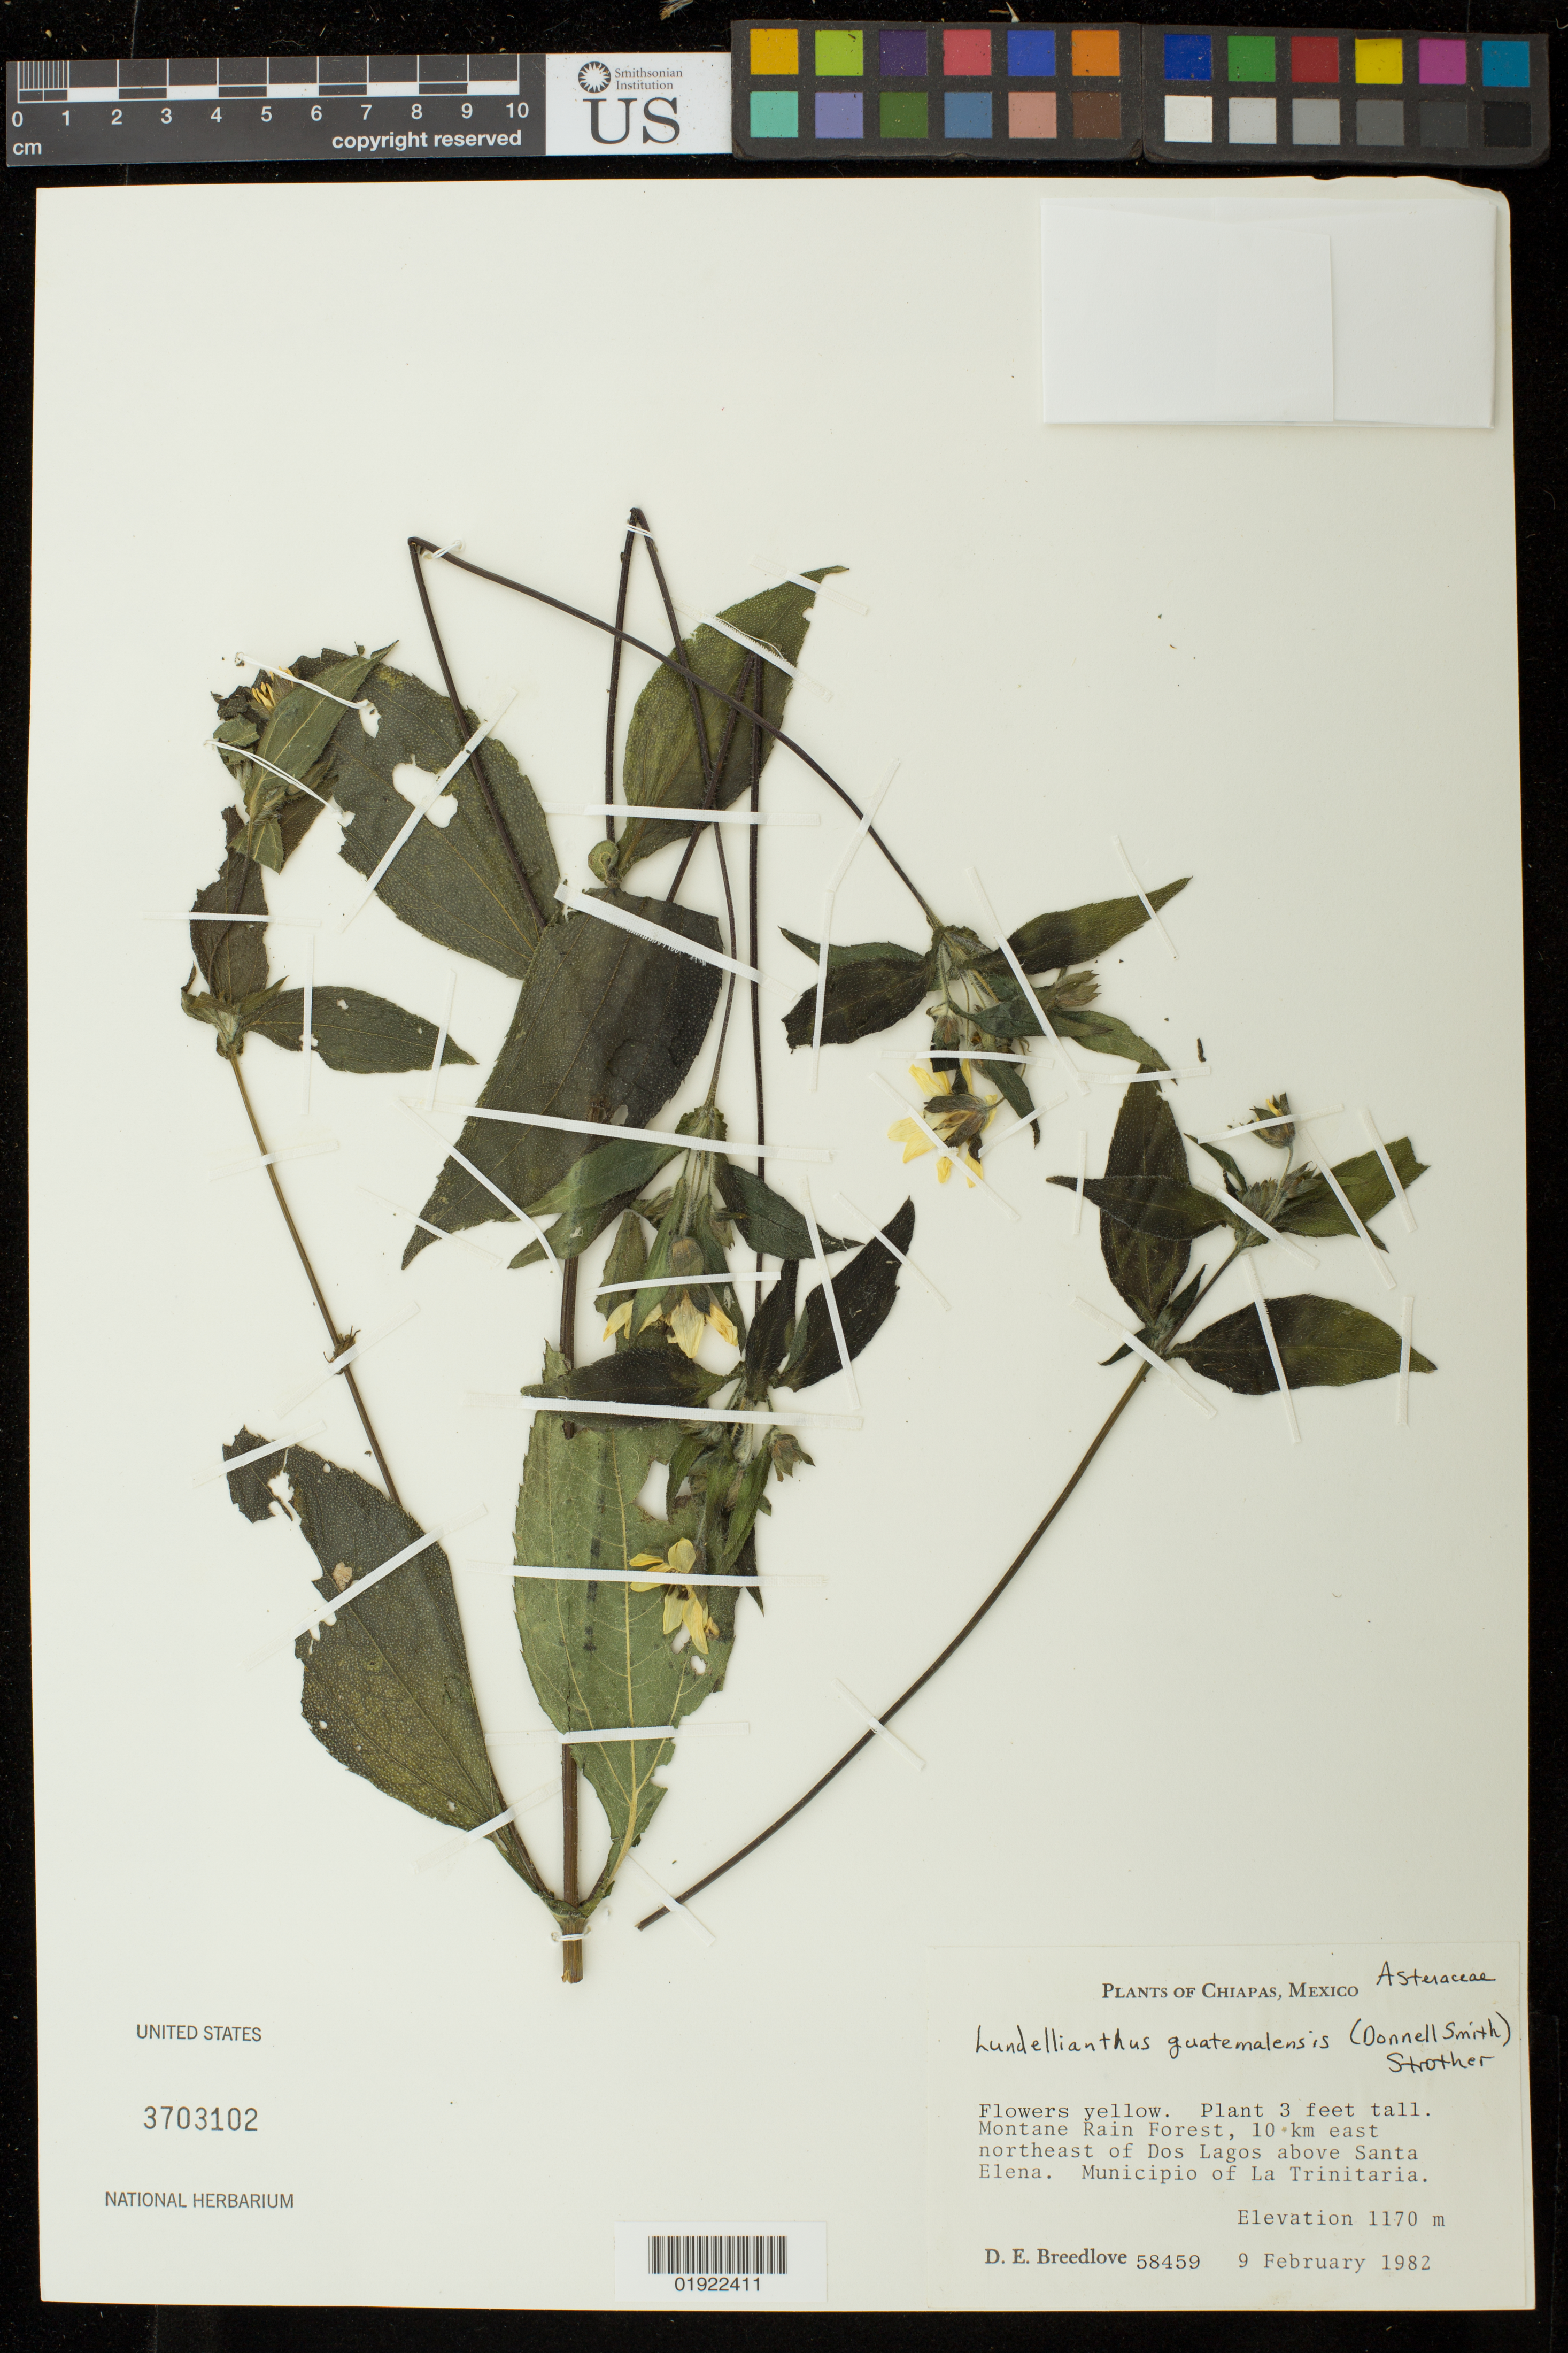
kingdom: Plantae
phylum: Tracheophyta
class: Magnoliopsida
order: Asterales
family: Asteraceae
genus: Lundellianthus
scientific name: Lundellianthus guatemalensis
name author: (Donn. Sm.) Strother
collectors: D. E. Breedlove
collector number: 58459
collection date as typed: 9 February 1982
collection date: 1982-02-09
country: Mexico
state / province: Chiapas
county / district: La Trinitaria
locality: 10 km east northeast of Dos Lagos above Santa Elena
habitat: montane rain forest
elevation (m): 1170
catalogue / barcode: US 3703102